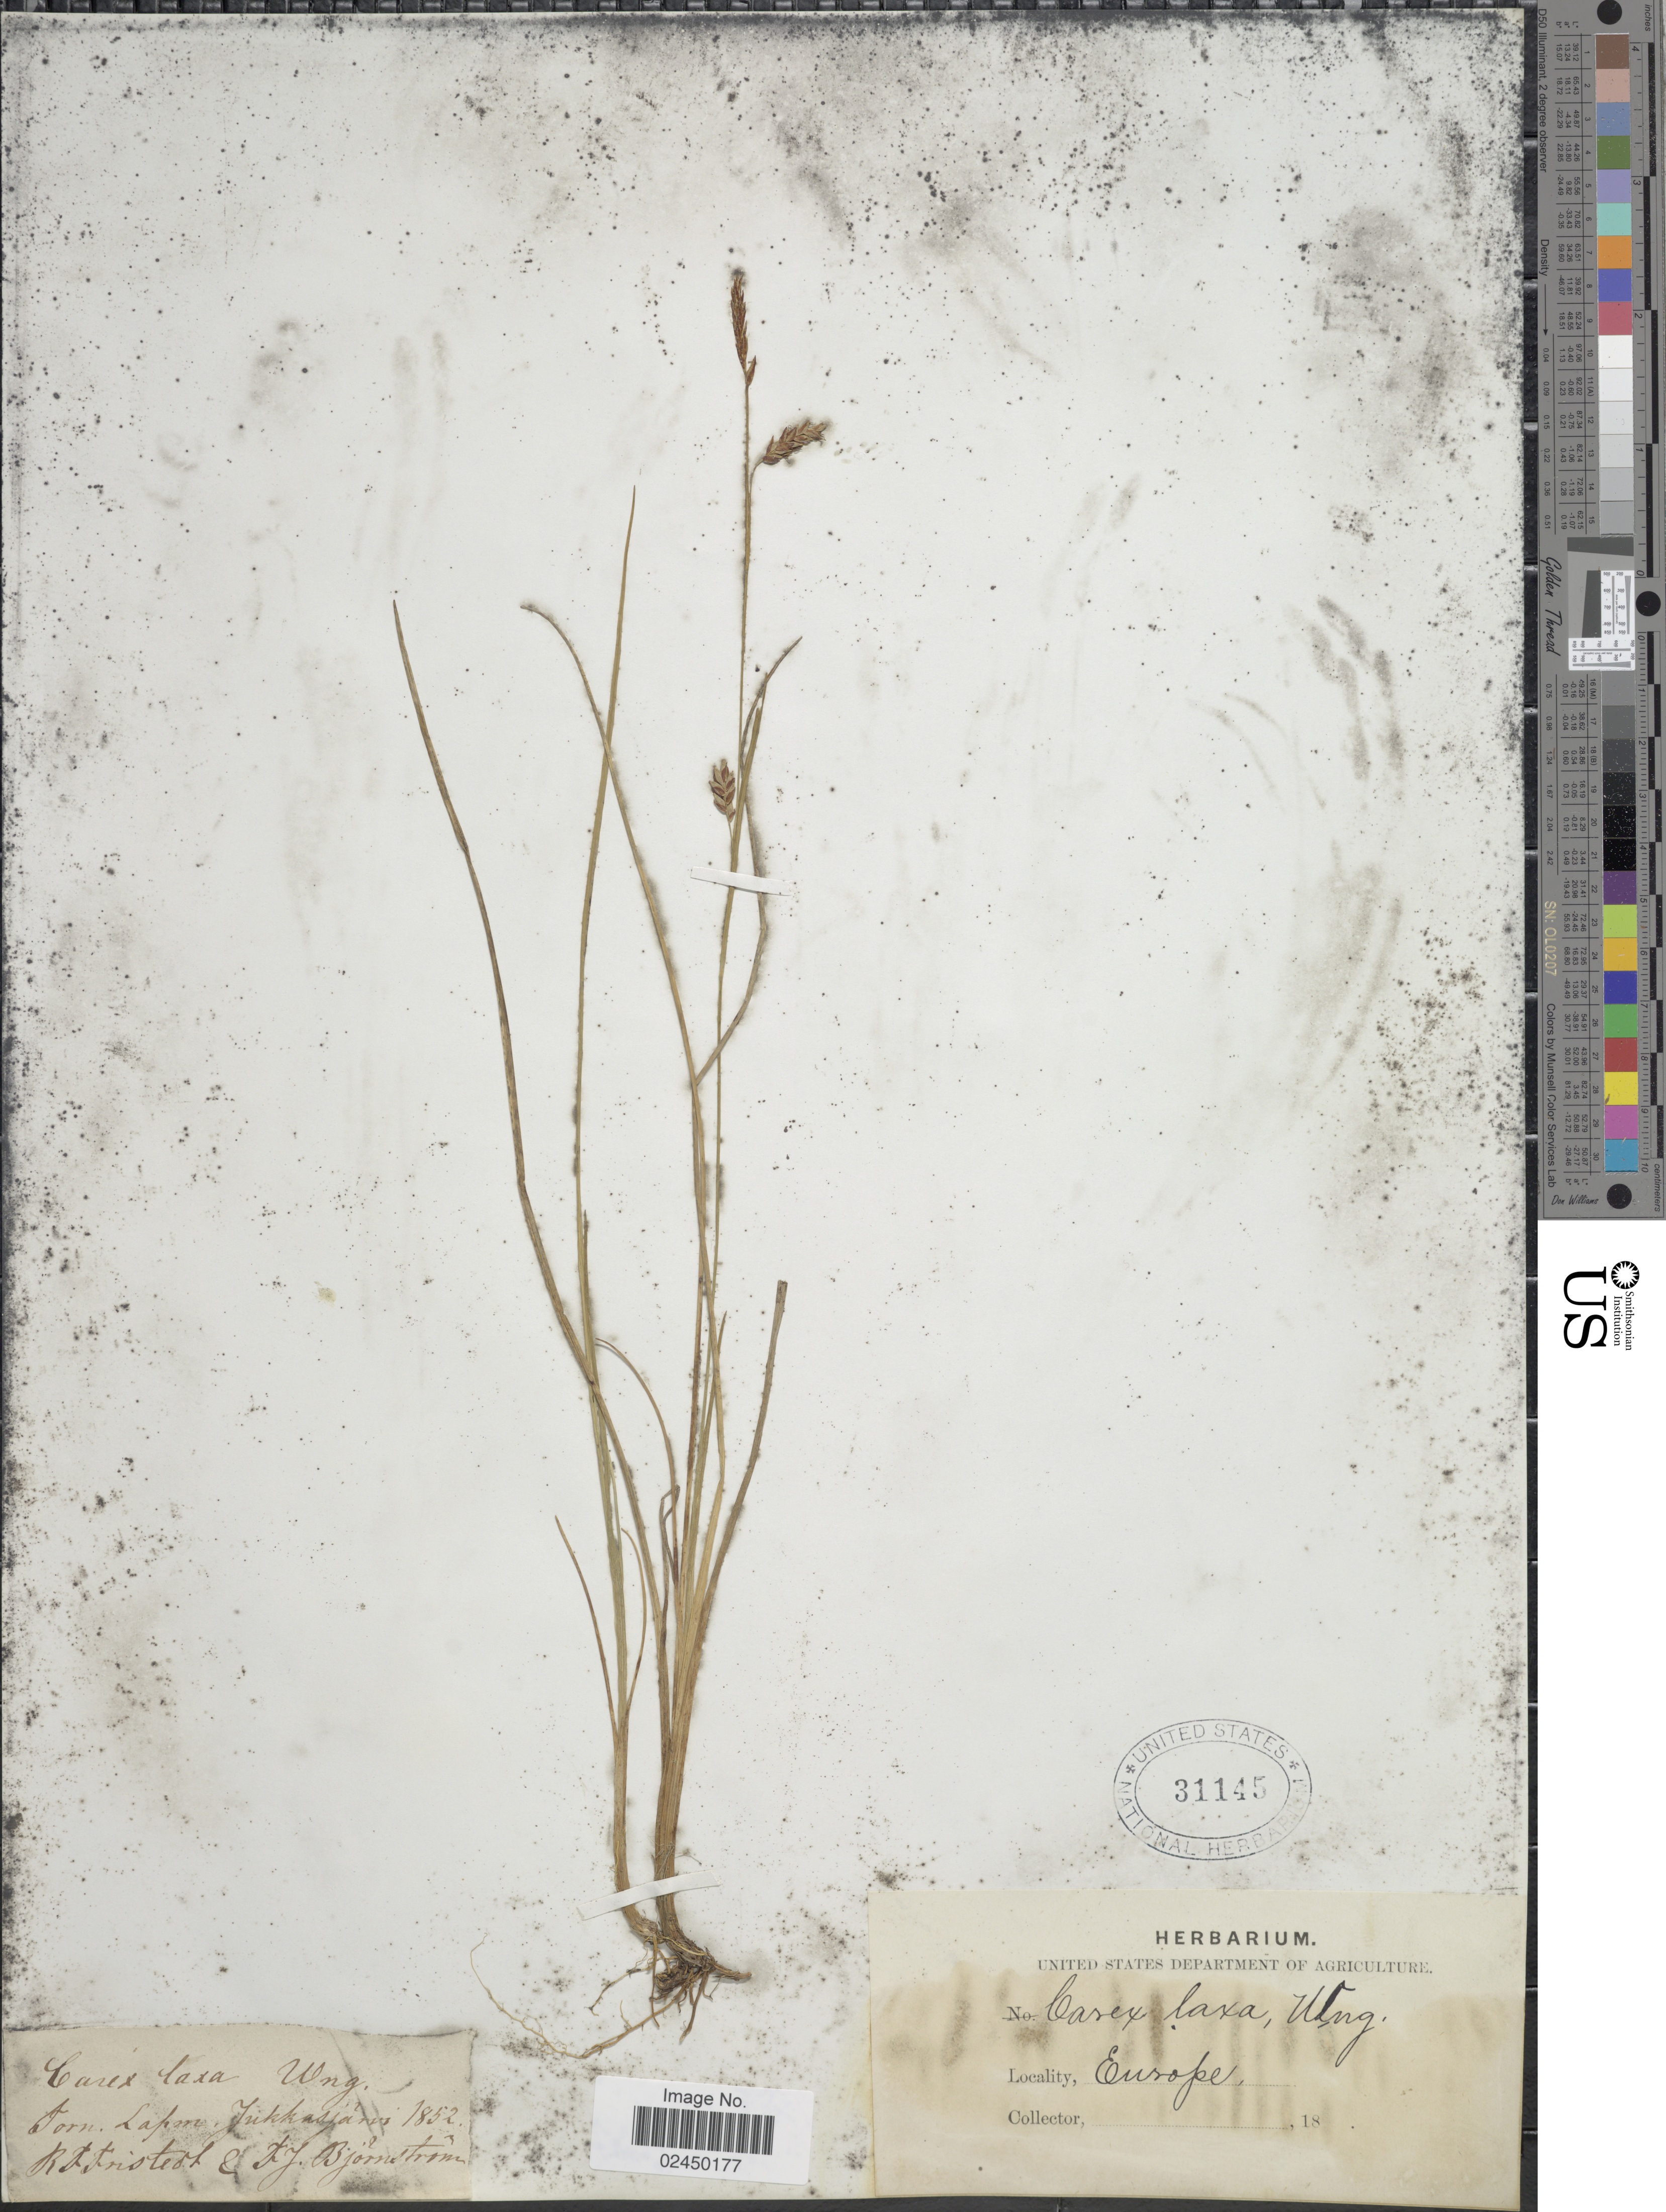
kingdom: Plantae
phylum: Tracheophyta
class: Liliopsida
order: Poales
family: Cyperaceae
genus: Carex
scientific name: Carex laxa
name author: Wahlenb.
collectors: R. Fristedt & F. Björnström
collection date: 1852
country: Sweden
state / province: Norrbotten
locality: Torn Lapm Jukkasjarvi, Europe.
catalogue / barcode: US 31145